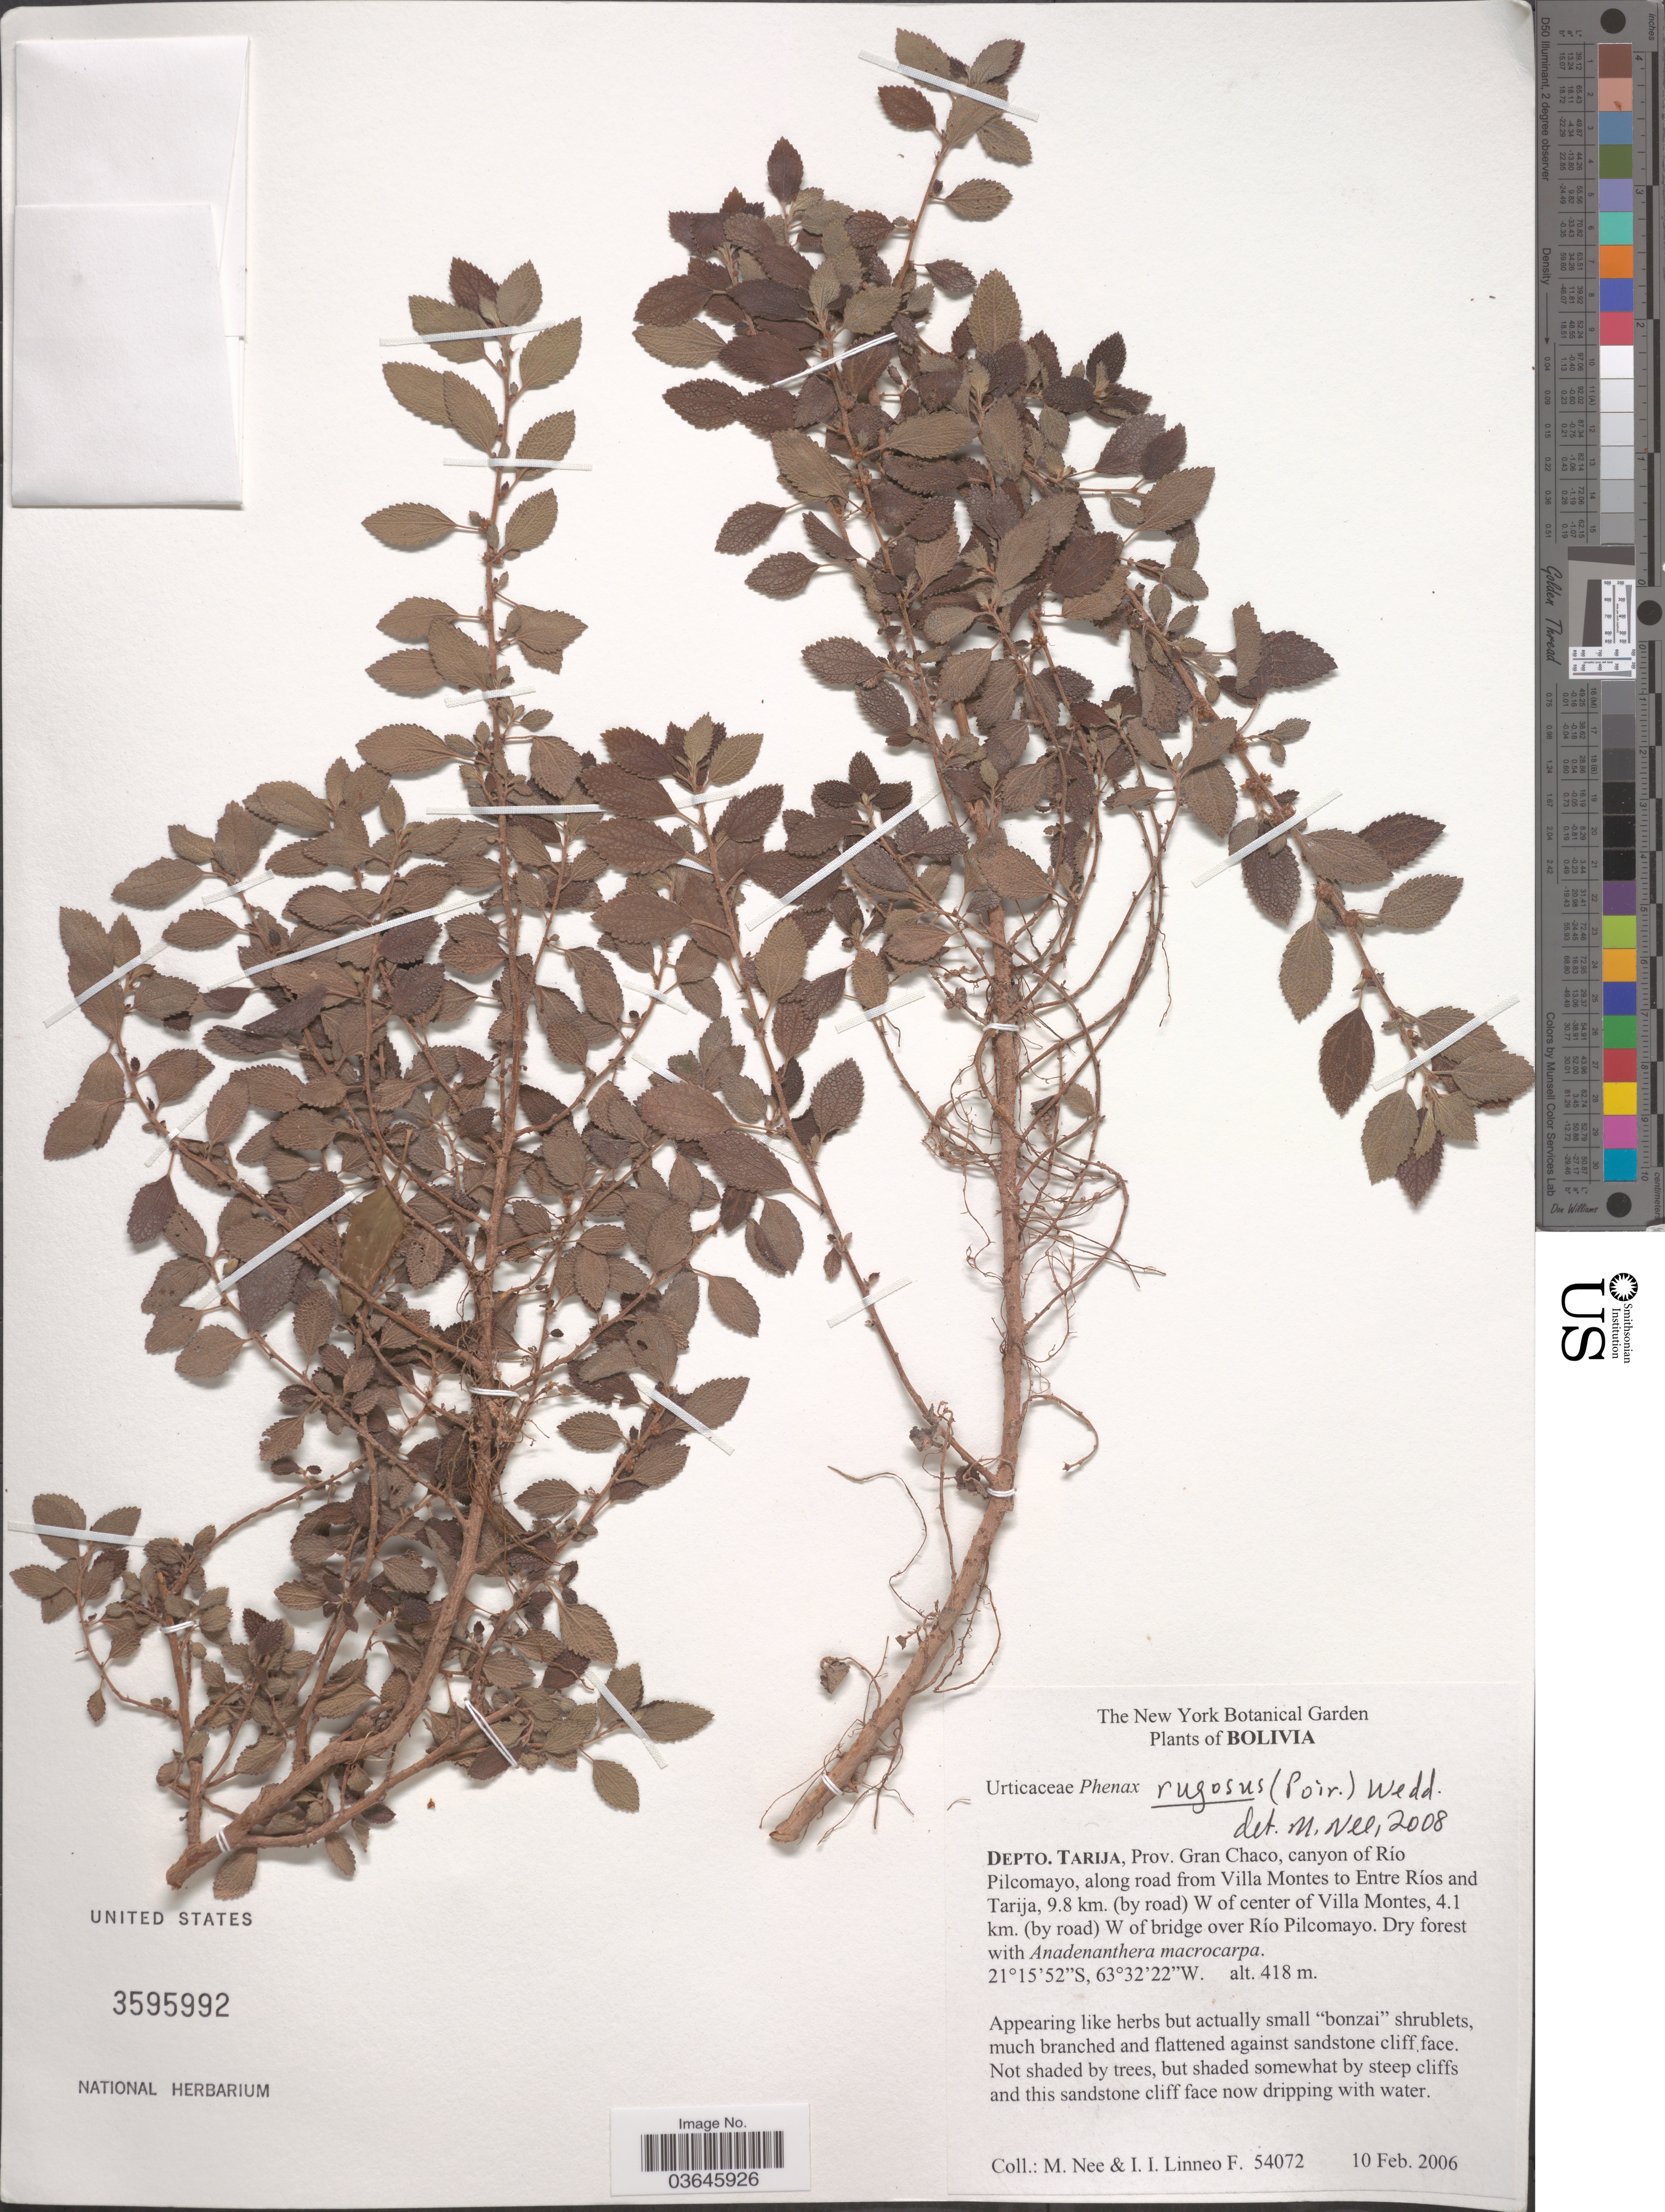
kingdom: Plantae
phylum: Tracheophyta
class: Magnoliopsida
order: Rosales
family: Urticaceae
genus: Phenax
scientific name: Phenax rugosus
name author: (Poir.) Wedd.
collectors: M. Nee & I. Linneo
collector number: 54072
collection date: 2006-02-10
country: Bolivia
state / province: Tarija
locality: Depto. Tarija, Prov. Gran Chaco, canyon of Río Pilcomayo, along road from Villa Montes to Entre Ríos and Tarija, 9.8 km. (by road) W of center of Villa Montes, 4.1 km. (by road) W of bridge over Río Pilcomayo.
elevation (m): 418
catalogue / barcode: US 3595992